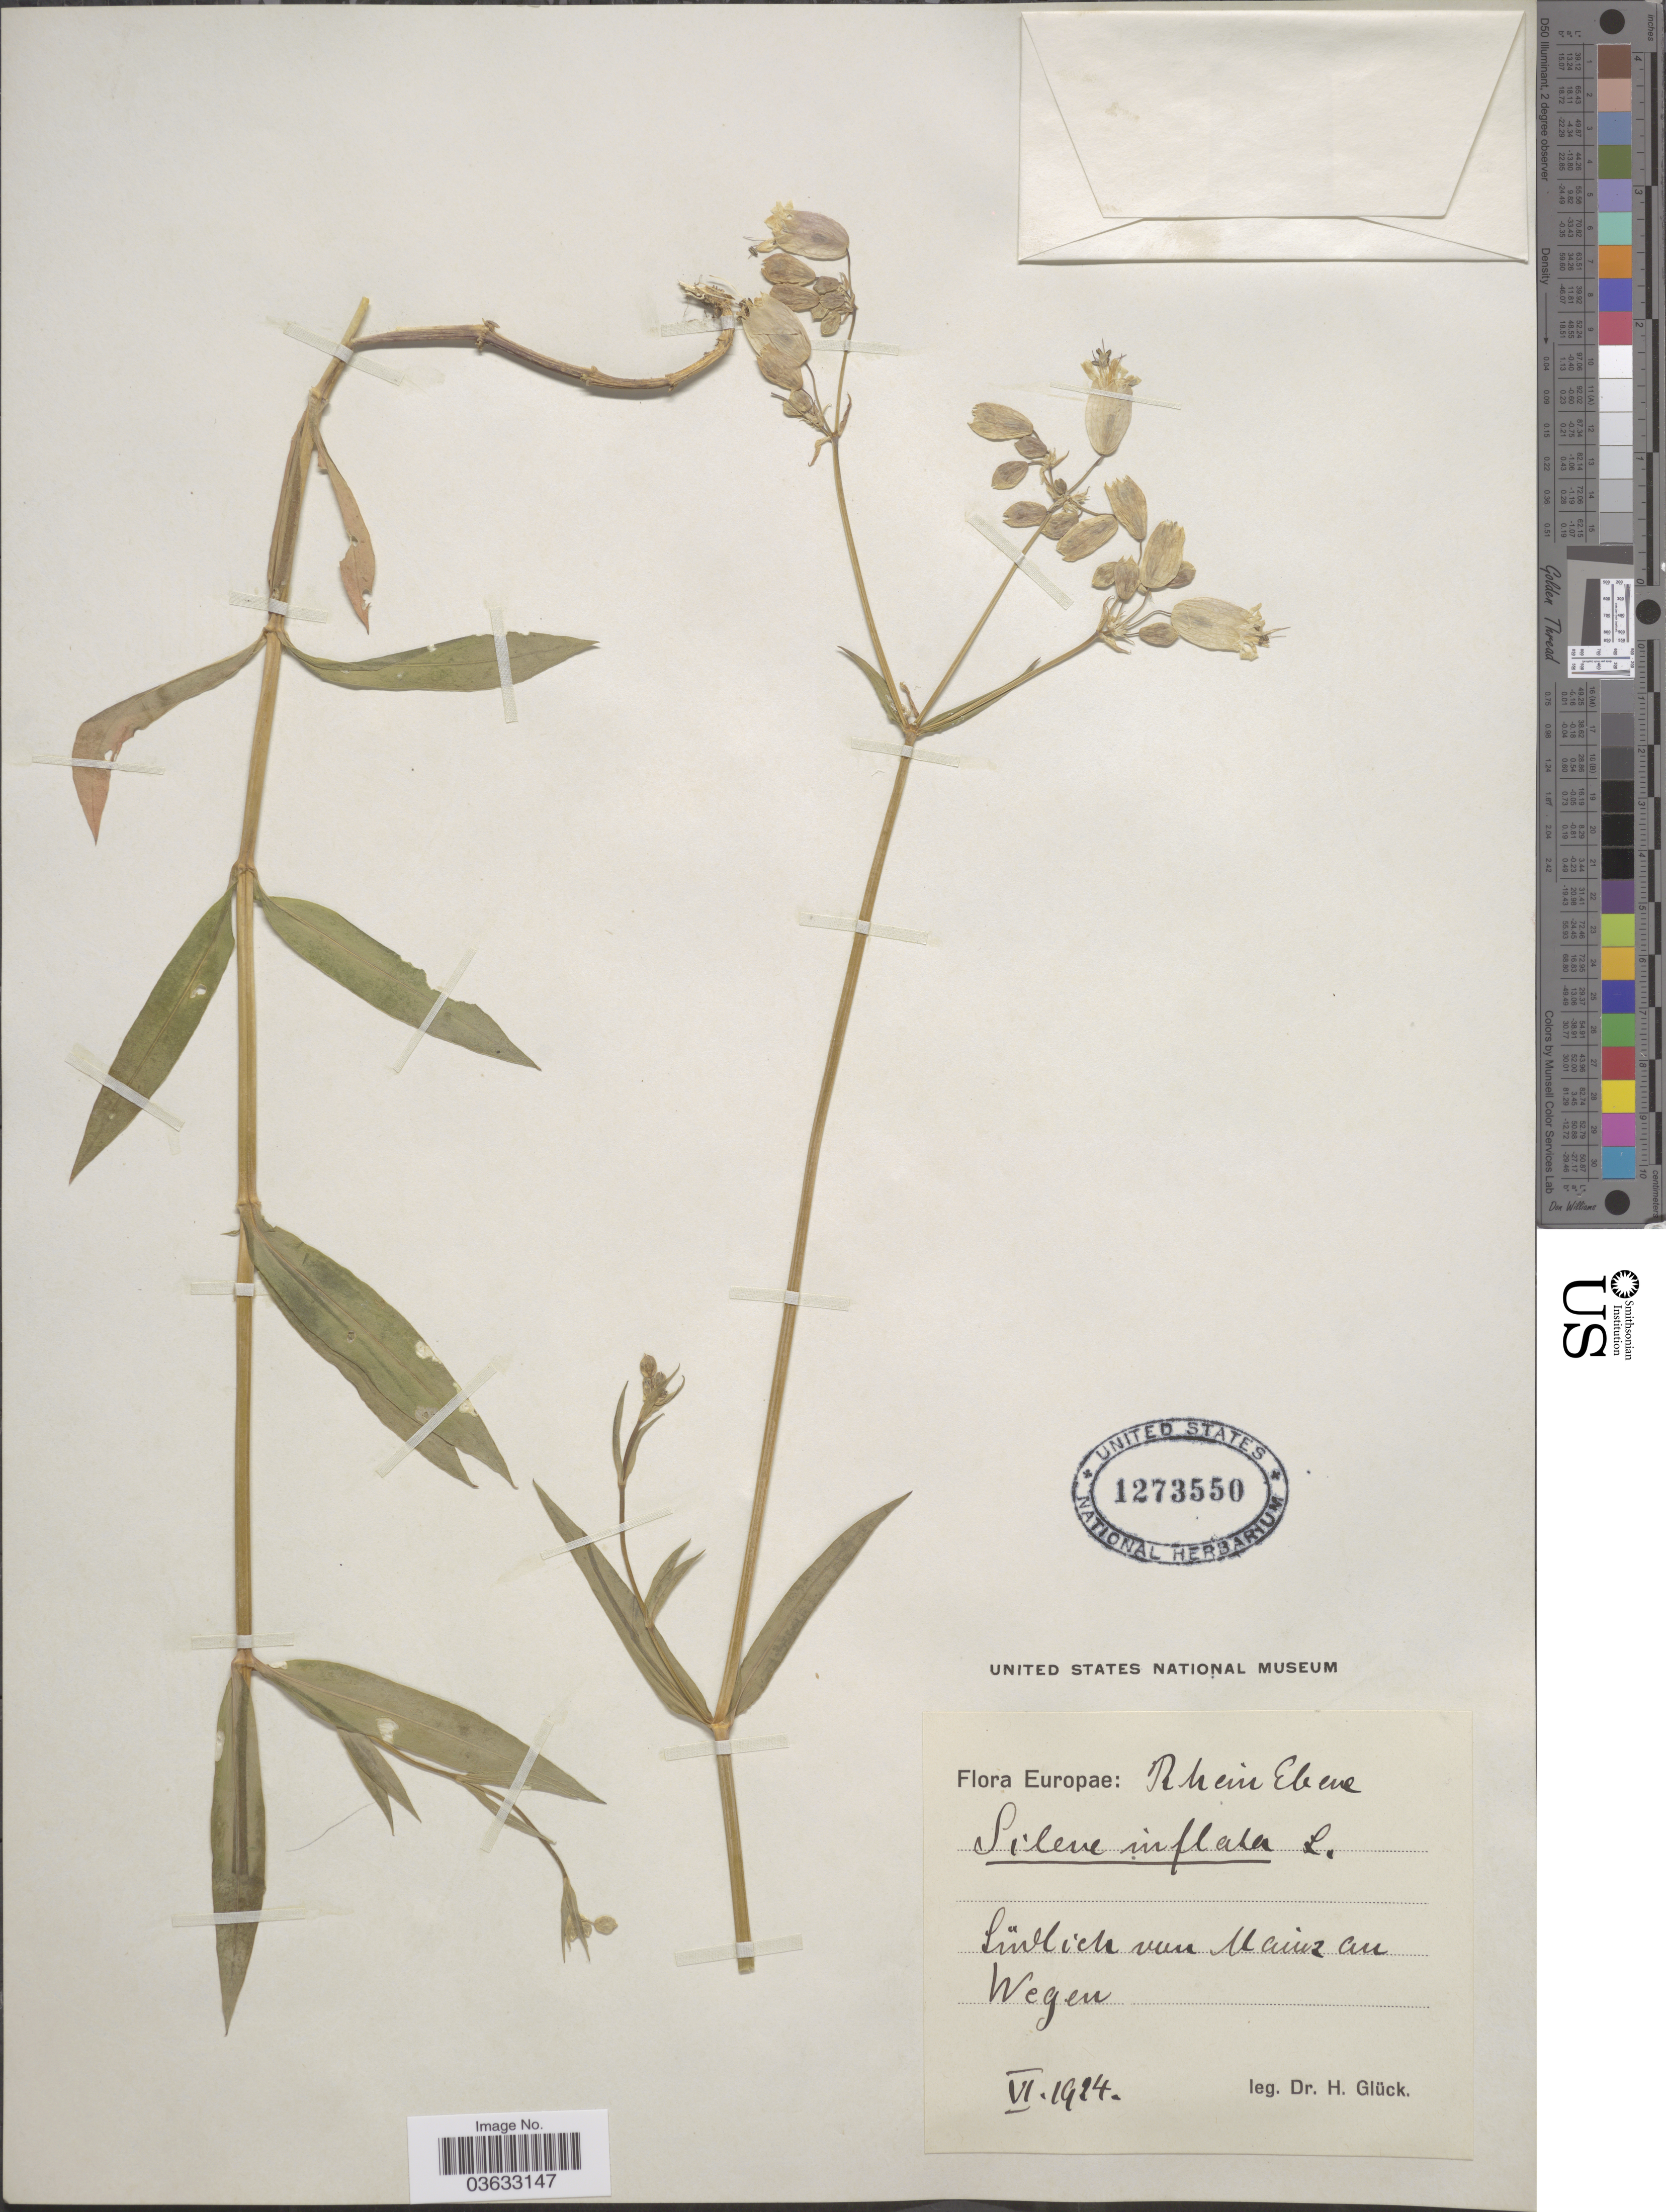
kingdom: Plantae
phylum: Tracheophyta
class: Magnoliopsida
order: Caryophyllales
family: Caryophyllaceae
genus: Silene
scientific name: Silene inflata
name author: Sm.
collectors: H. Glück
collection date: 1924-06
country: Germany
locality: Europae: Rhein Ebene. Südlich van Mainz au Wegen.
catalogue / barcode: US 1273550